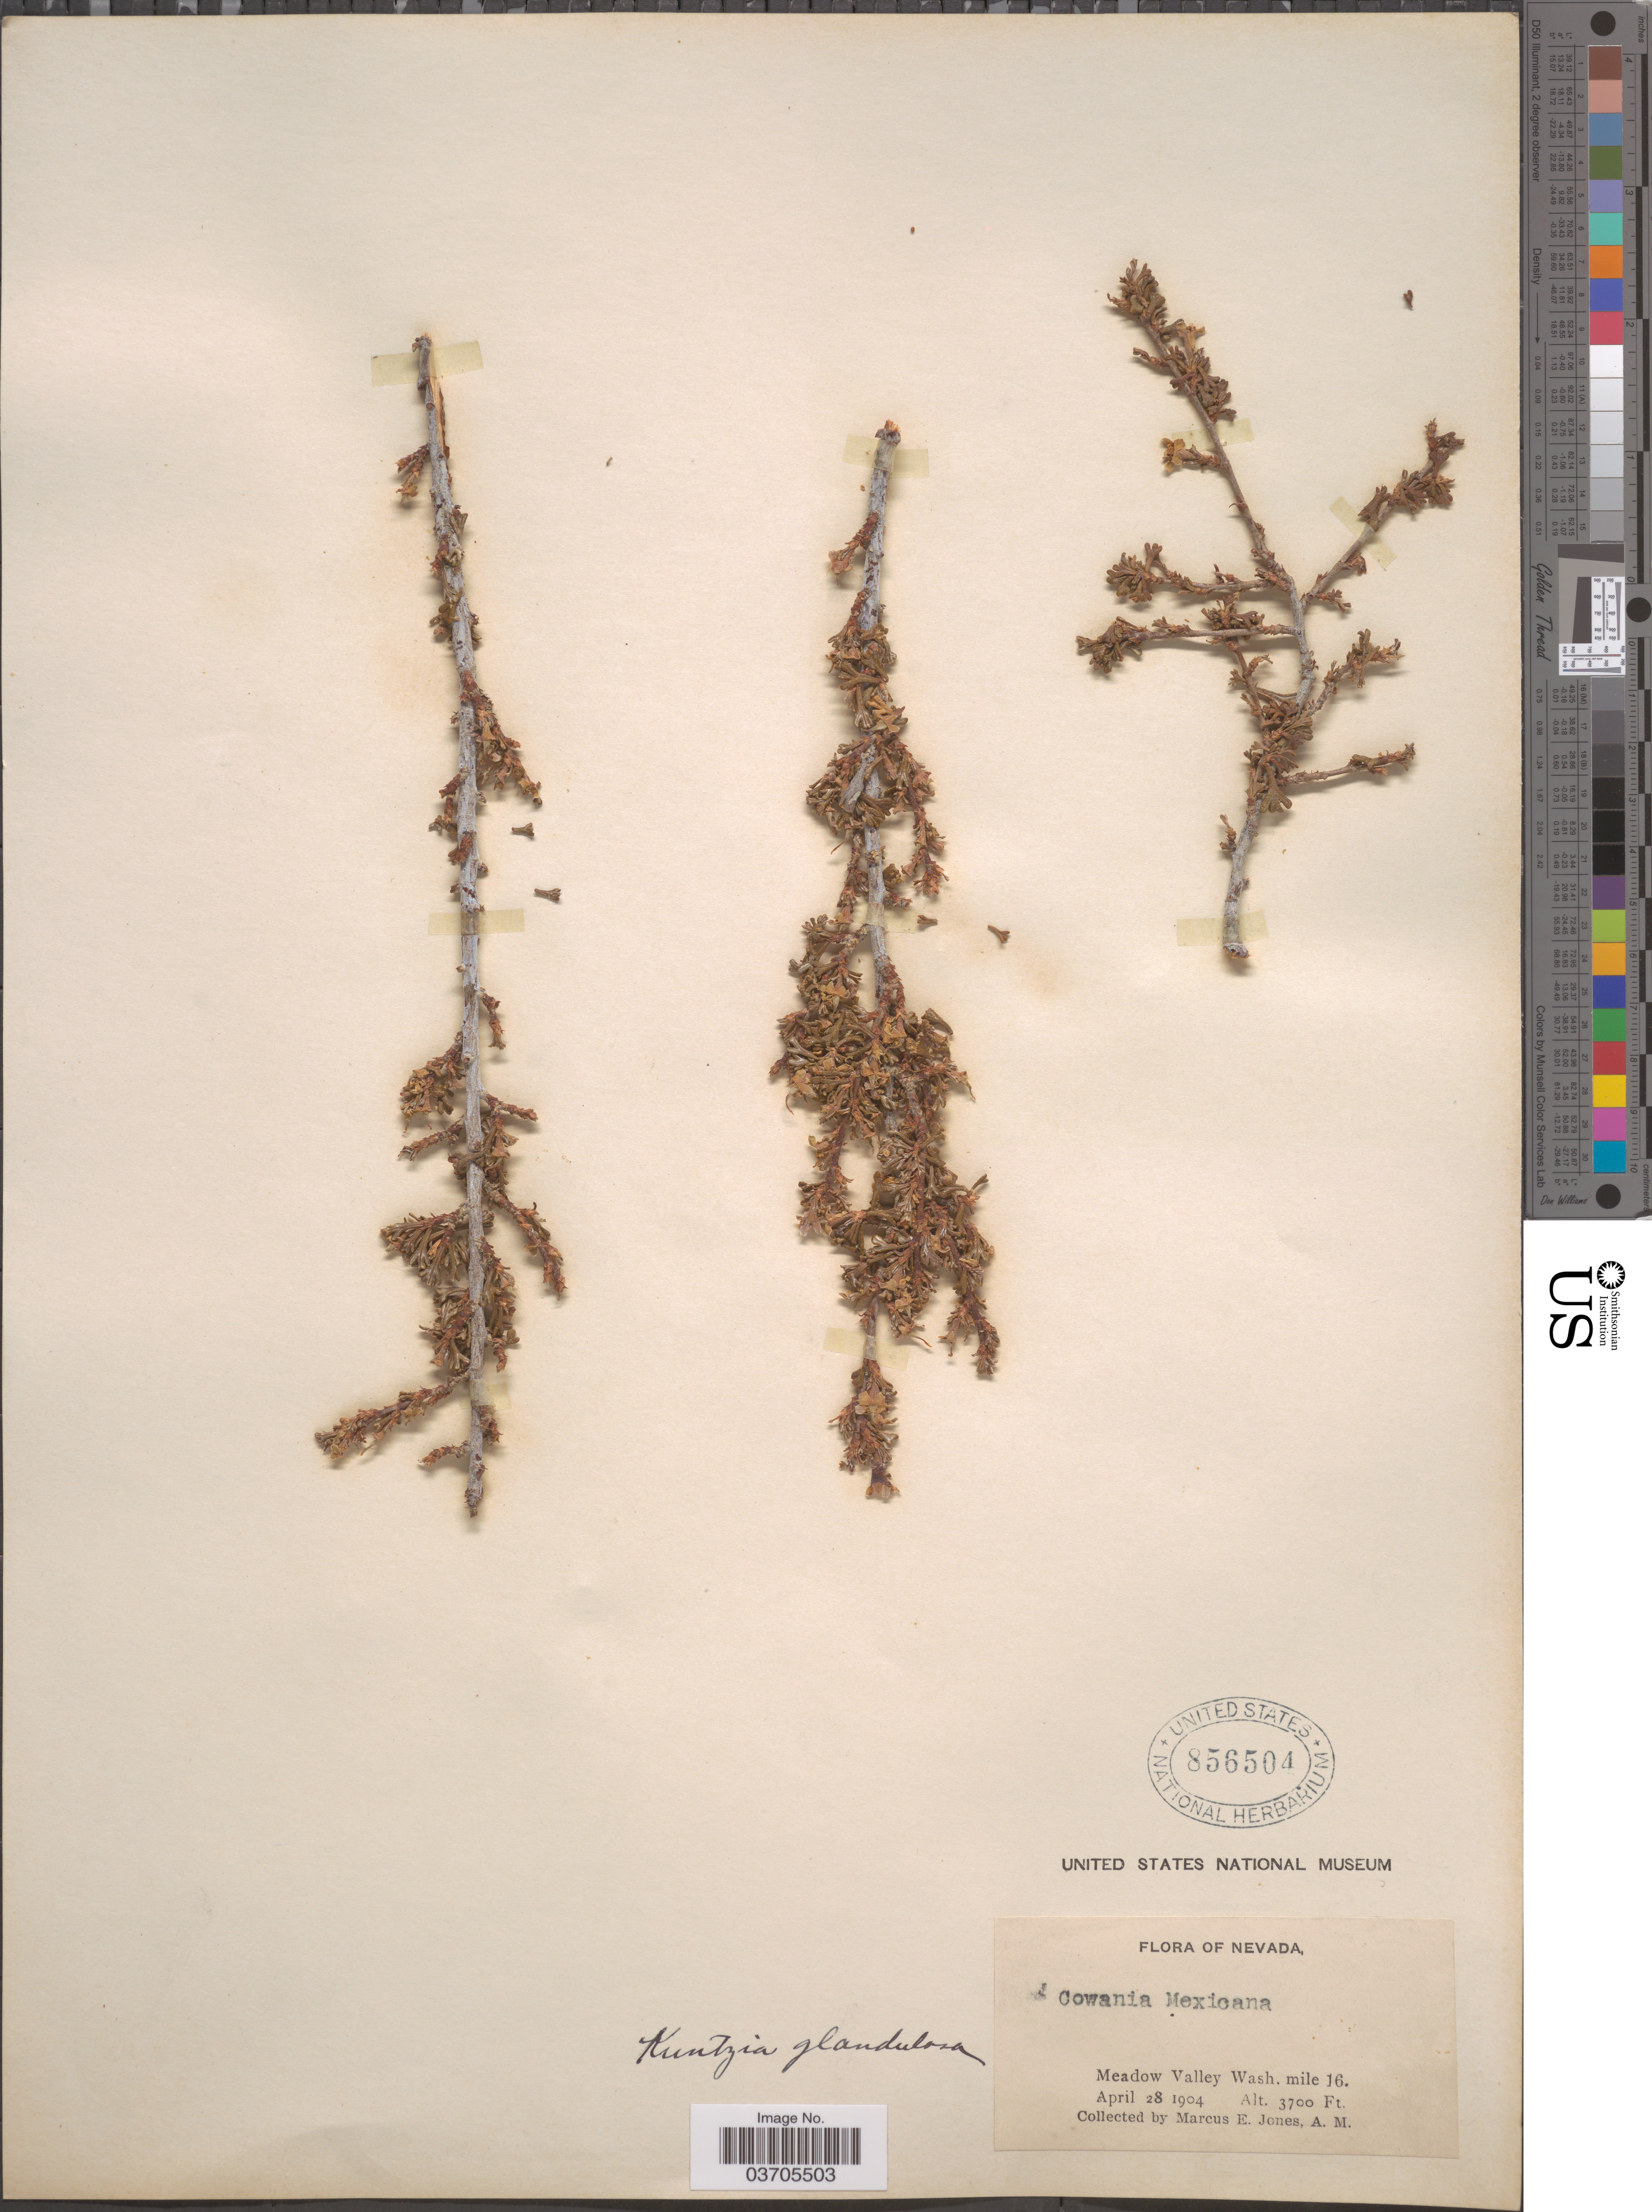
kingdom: Plantae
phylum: Tracheophyta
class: Magnoliopsida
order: Rosales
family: Rosaceae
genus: Purshia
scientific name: Purshia glandulosa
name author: Curran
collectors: M. E. Jones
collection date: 1904-04-28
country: United States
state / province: Nevada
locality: Meadow Valley Wash. mile 16.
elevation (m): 1128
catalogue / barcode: US 856504